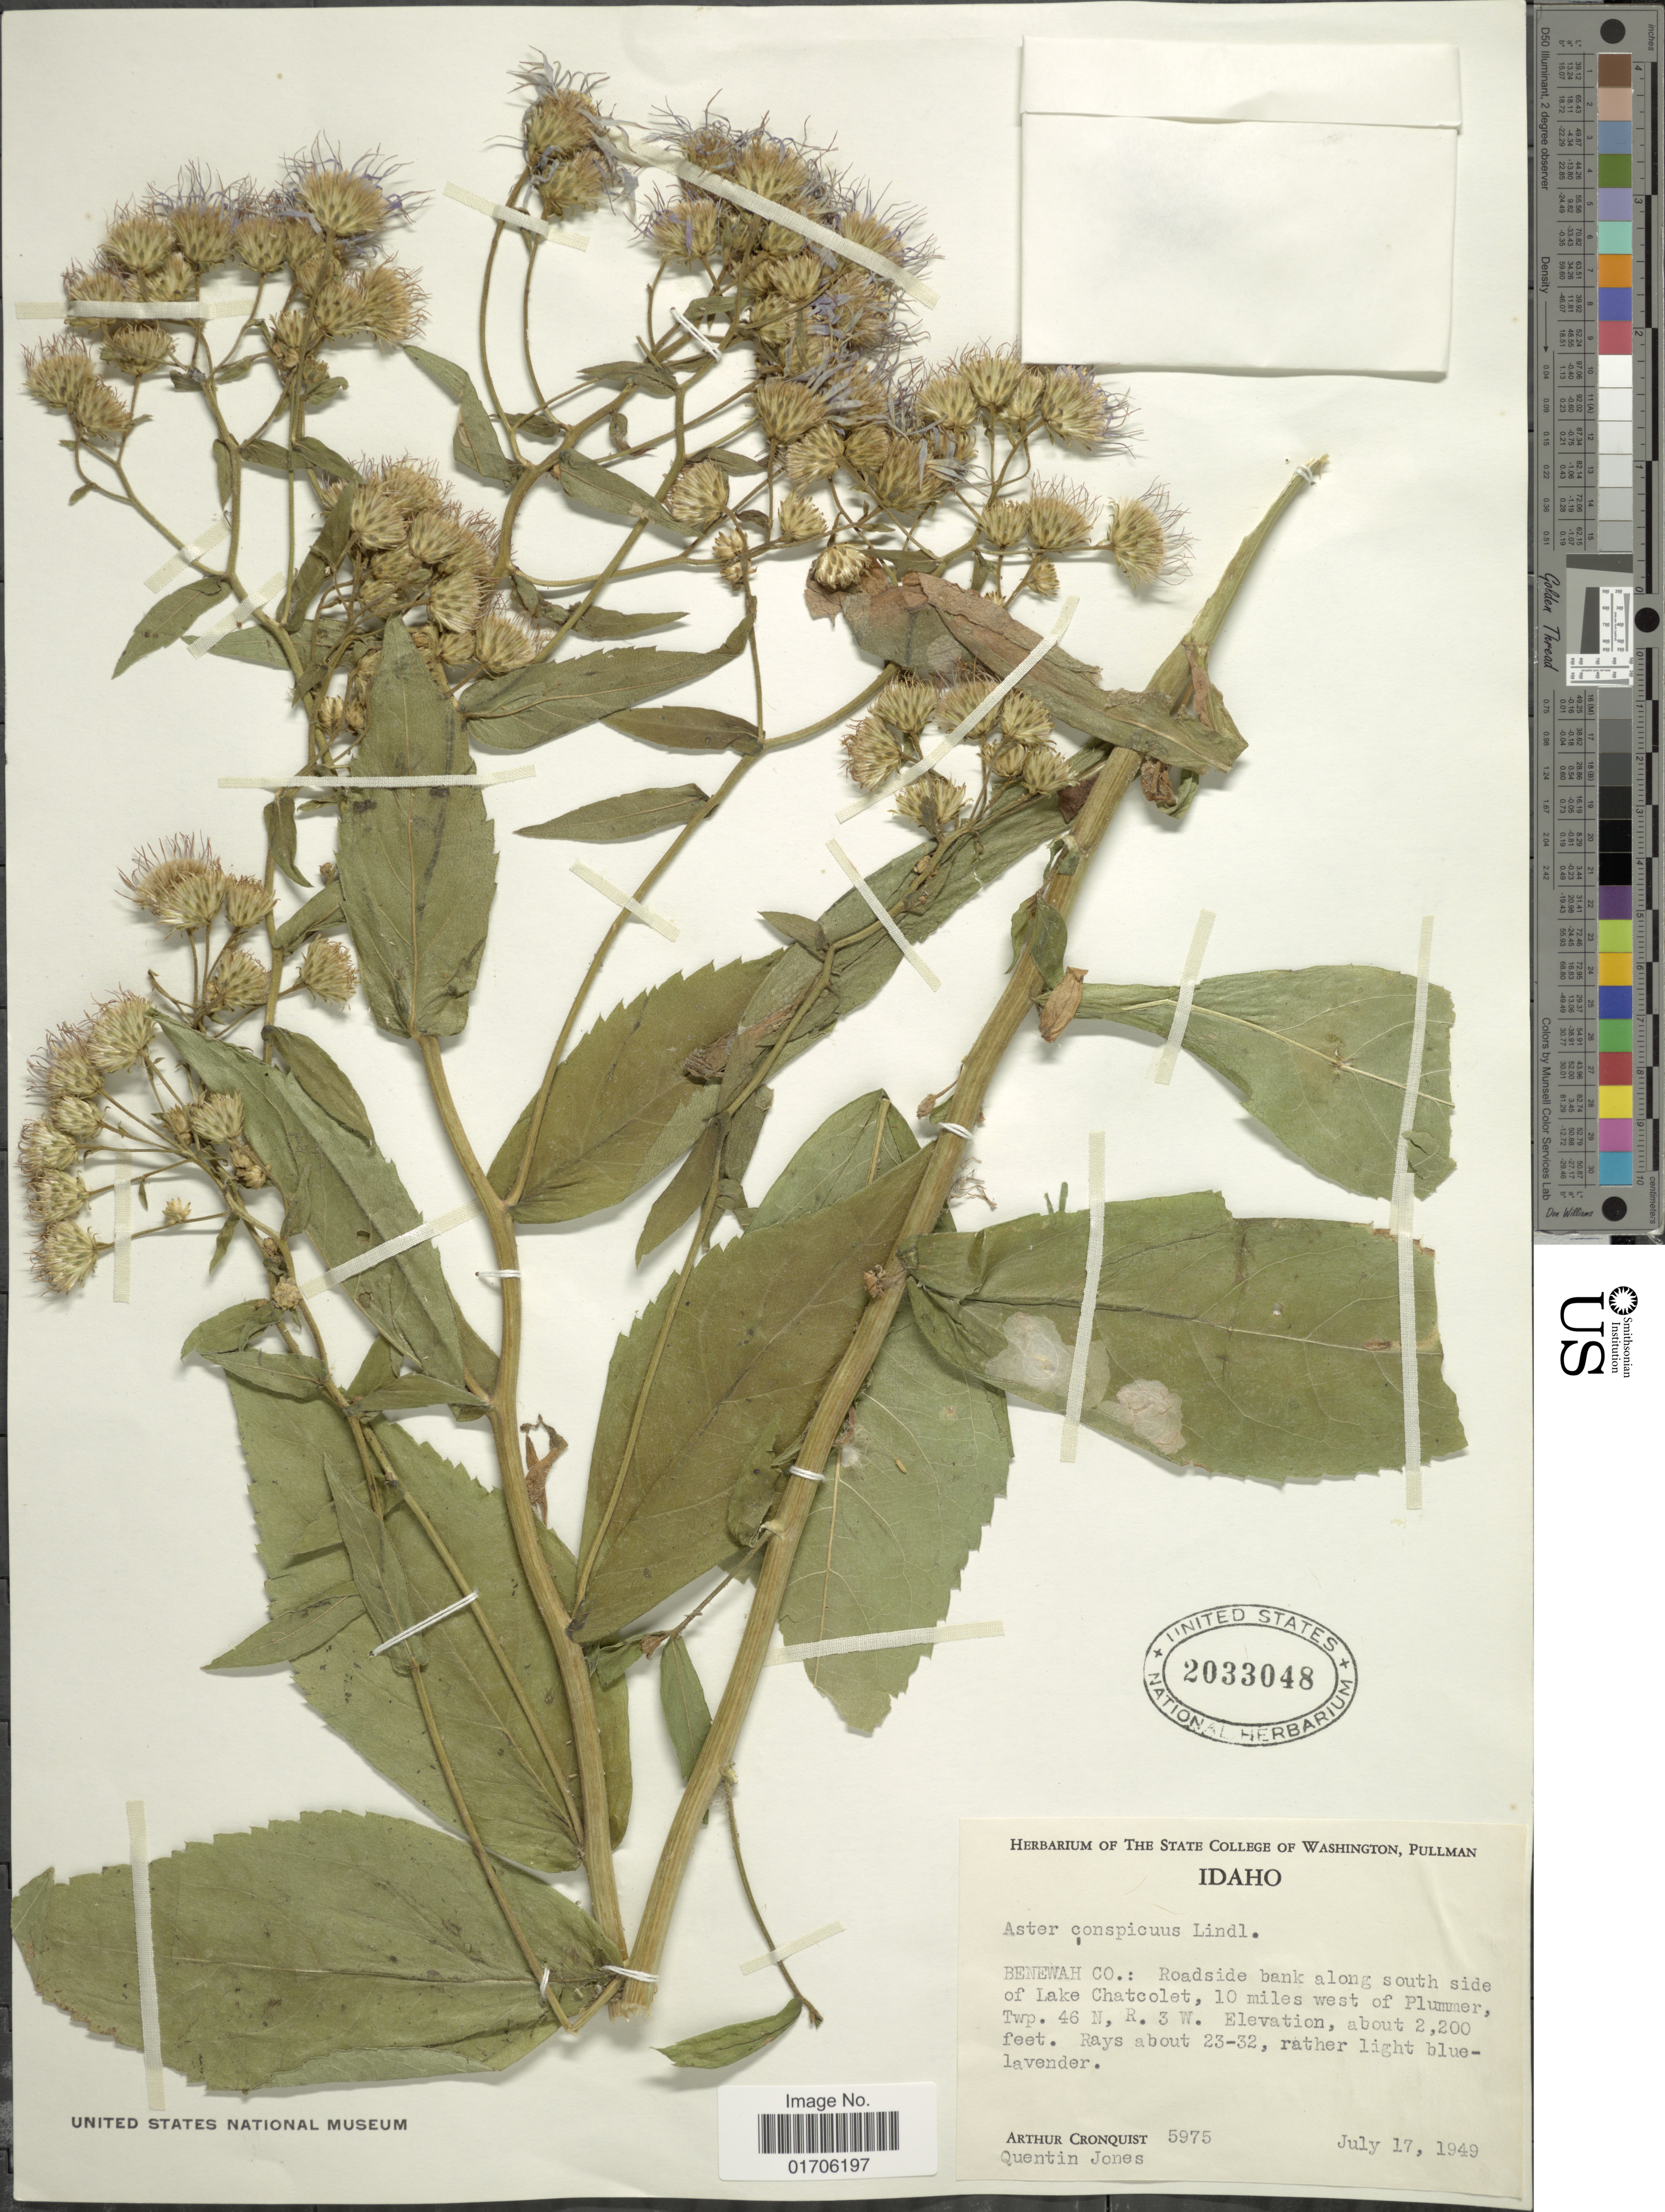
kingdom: Plantae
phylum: Tracheophyta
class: Magnoliopsida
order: Asterales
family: Asteraceae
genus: Eurybia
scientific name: Eurybia conspicua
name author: (Lindl.) G.L. Nesom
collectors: A. J. Cronquist & Q. Jones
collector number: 5975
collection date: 1949-07-17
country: United States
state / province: Idaho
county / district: Benewah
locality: Benewah Co.: Roadside bank along south side of Lake Chatcolet, 10 miles west of Plummer, Twp. 46 N, R. 3 W.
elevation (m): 671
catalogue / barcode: US 2033048